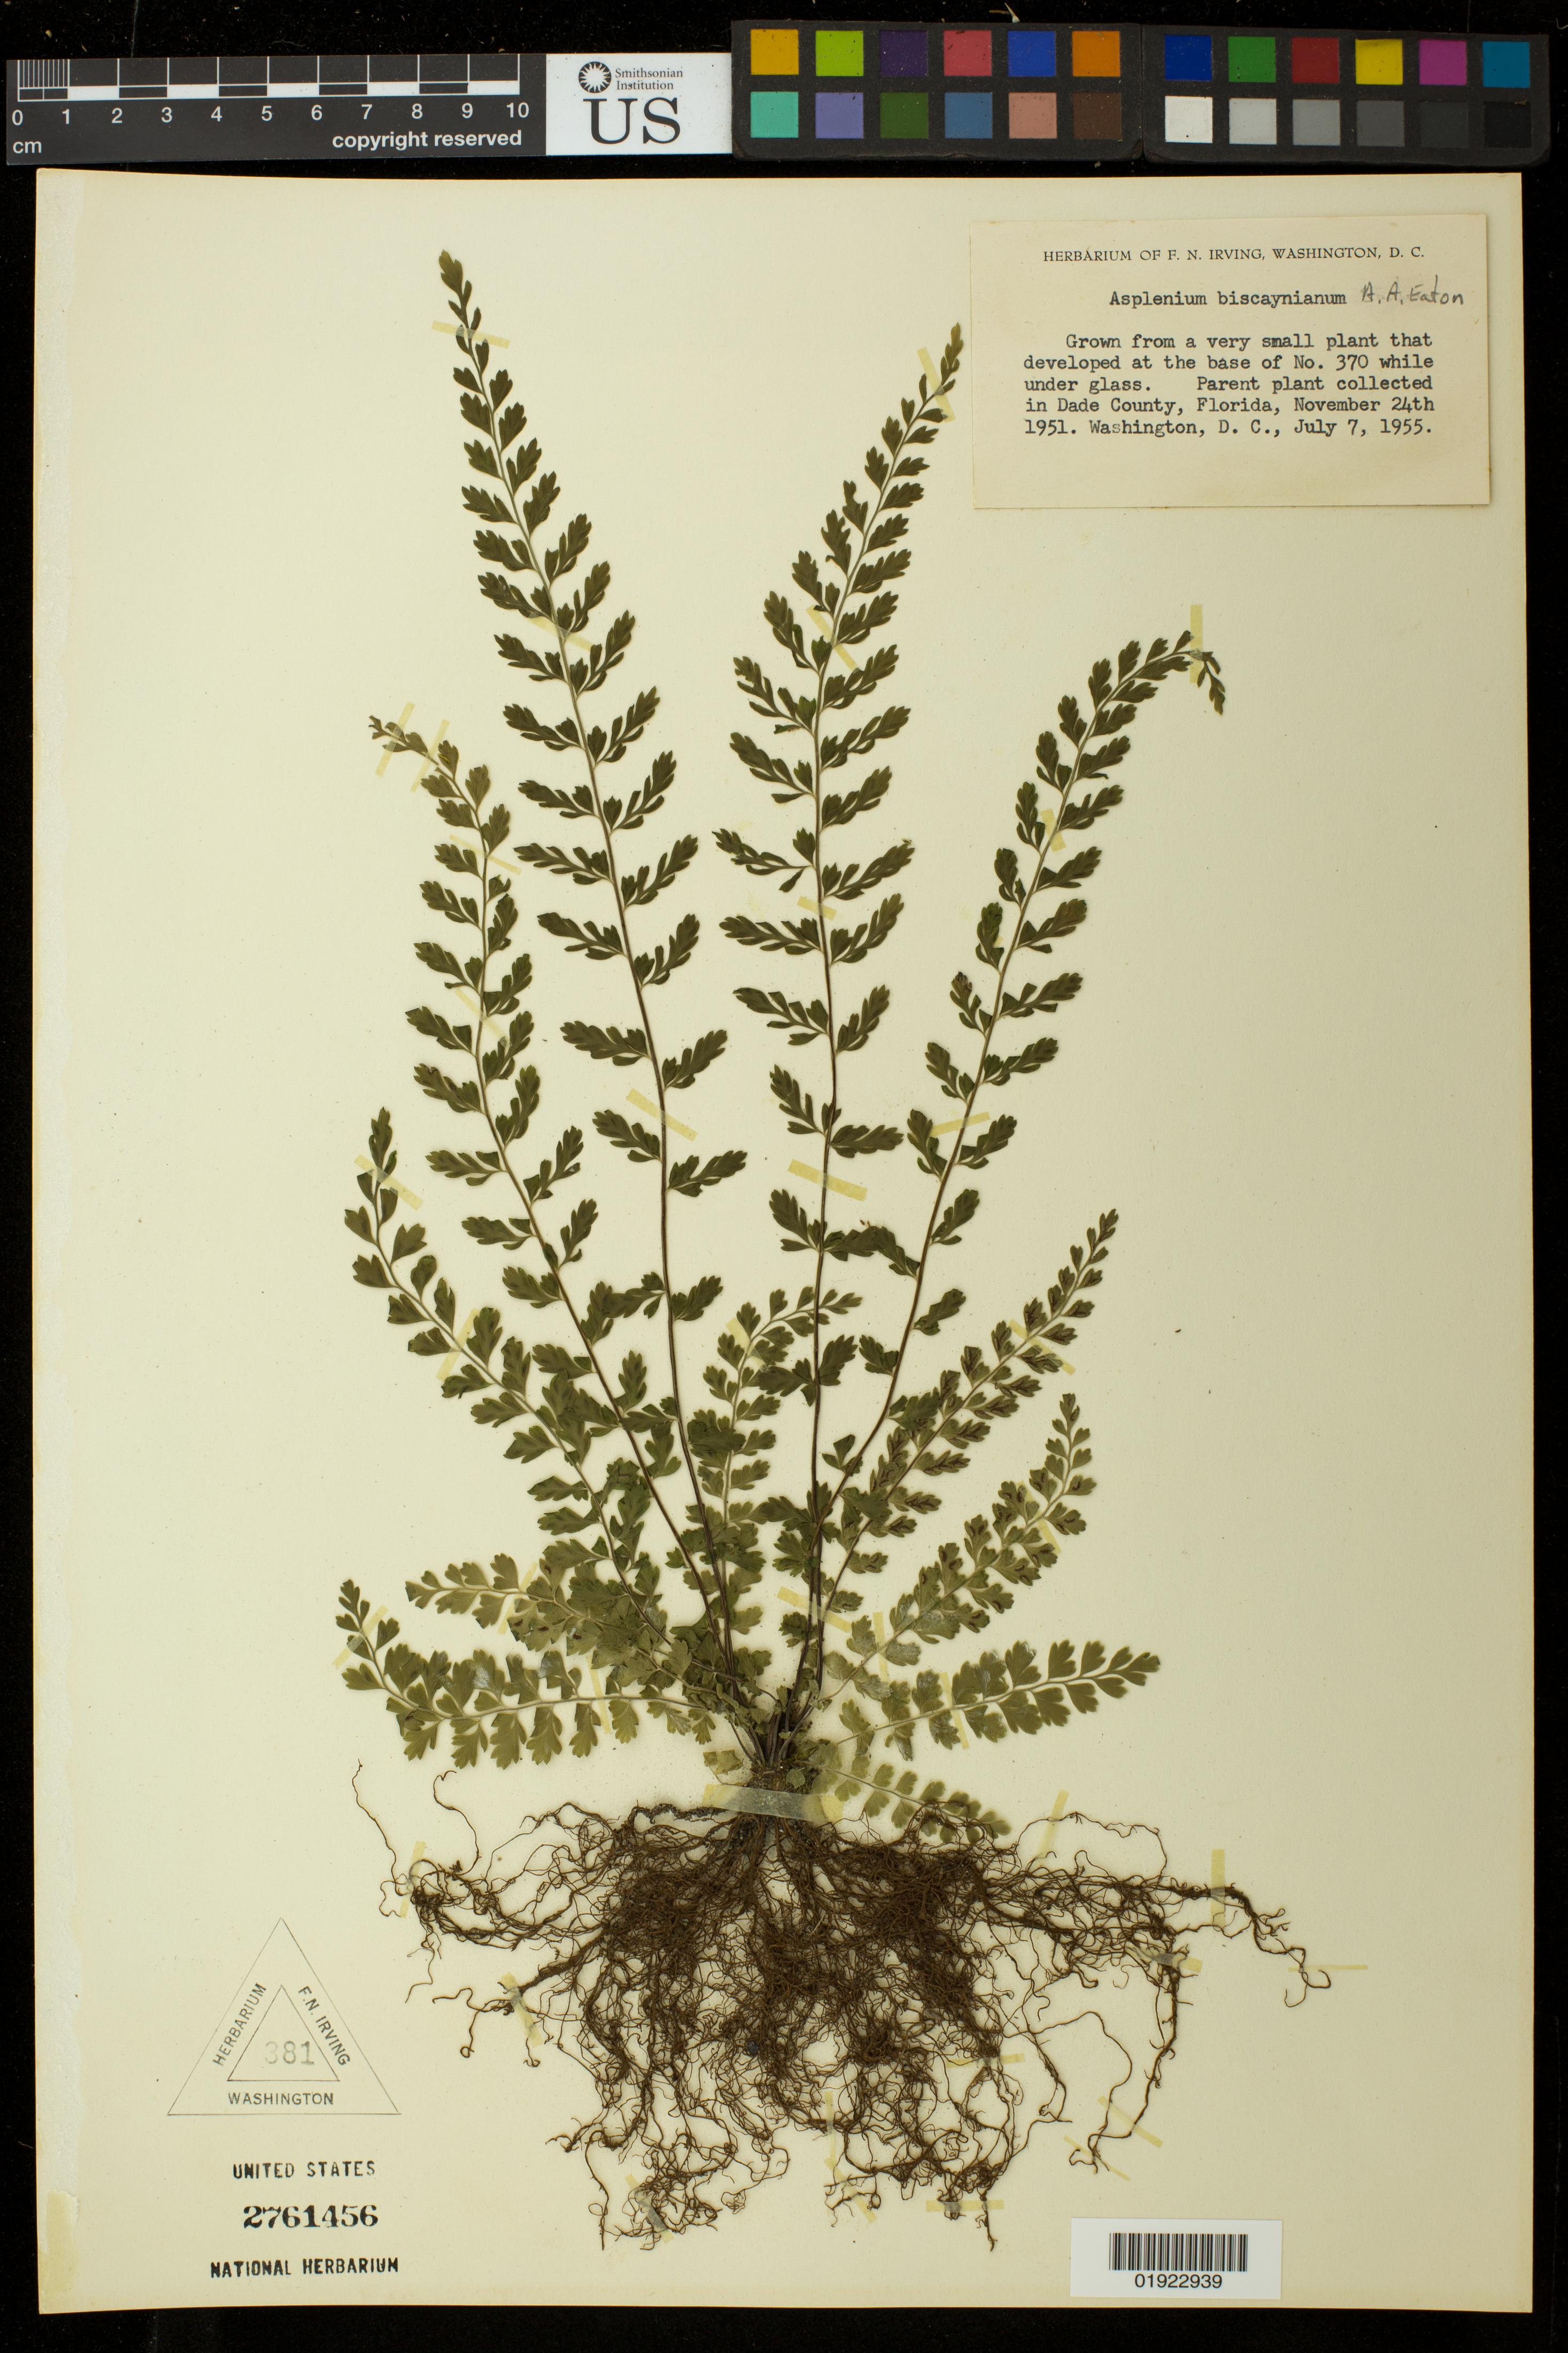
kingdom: Plantae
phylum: Tracheophyta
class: Polypodiopsida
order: Polypodiales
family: Aspleniaceae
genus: Asplenium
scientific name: Asplenium biscayneanum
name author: A.A. Eaton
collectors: F. Irving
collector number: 381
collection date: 1951-11-24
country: United States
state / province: Florida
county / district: Dade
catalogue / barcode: US 2761456